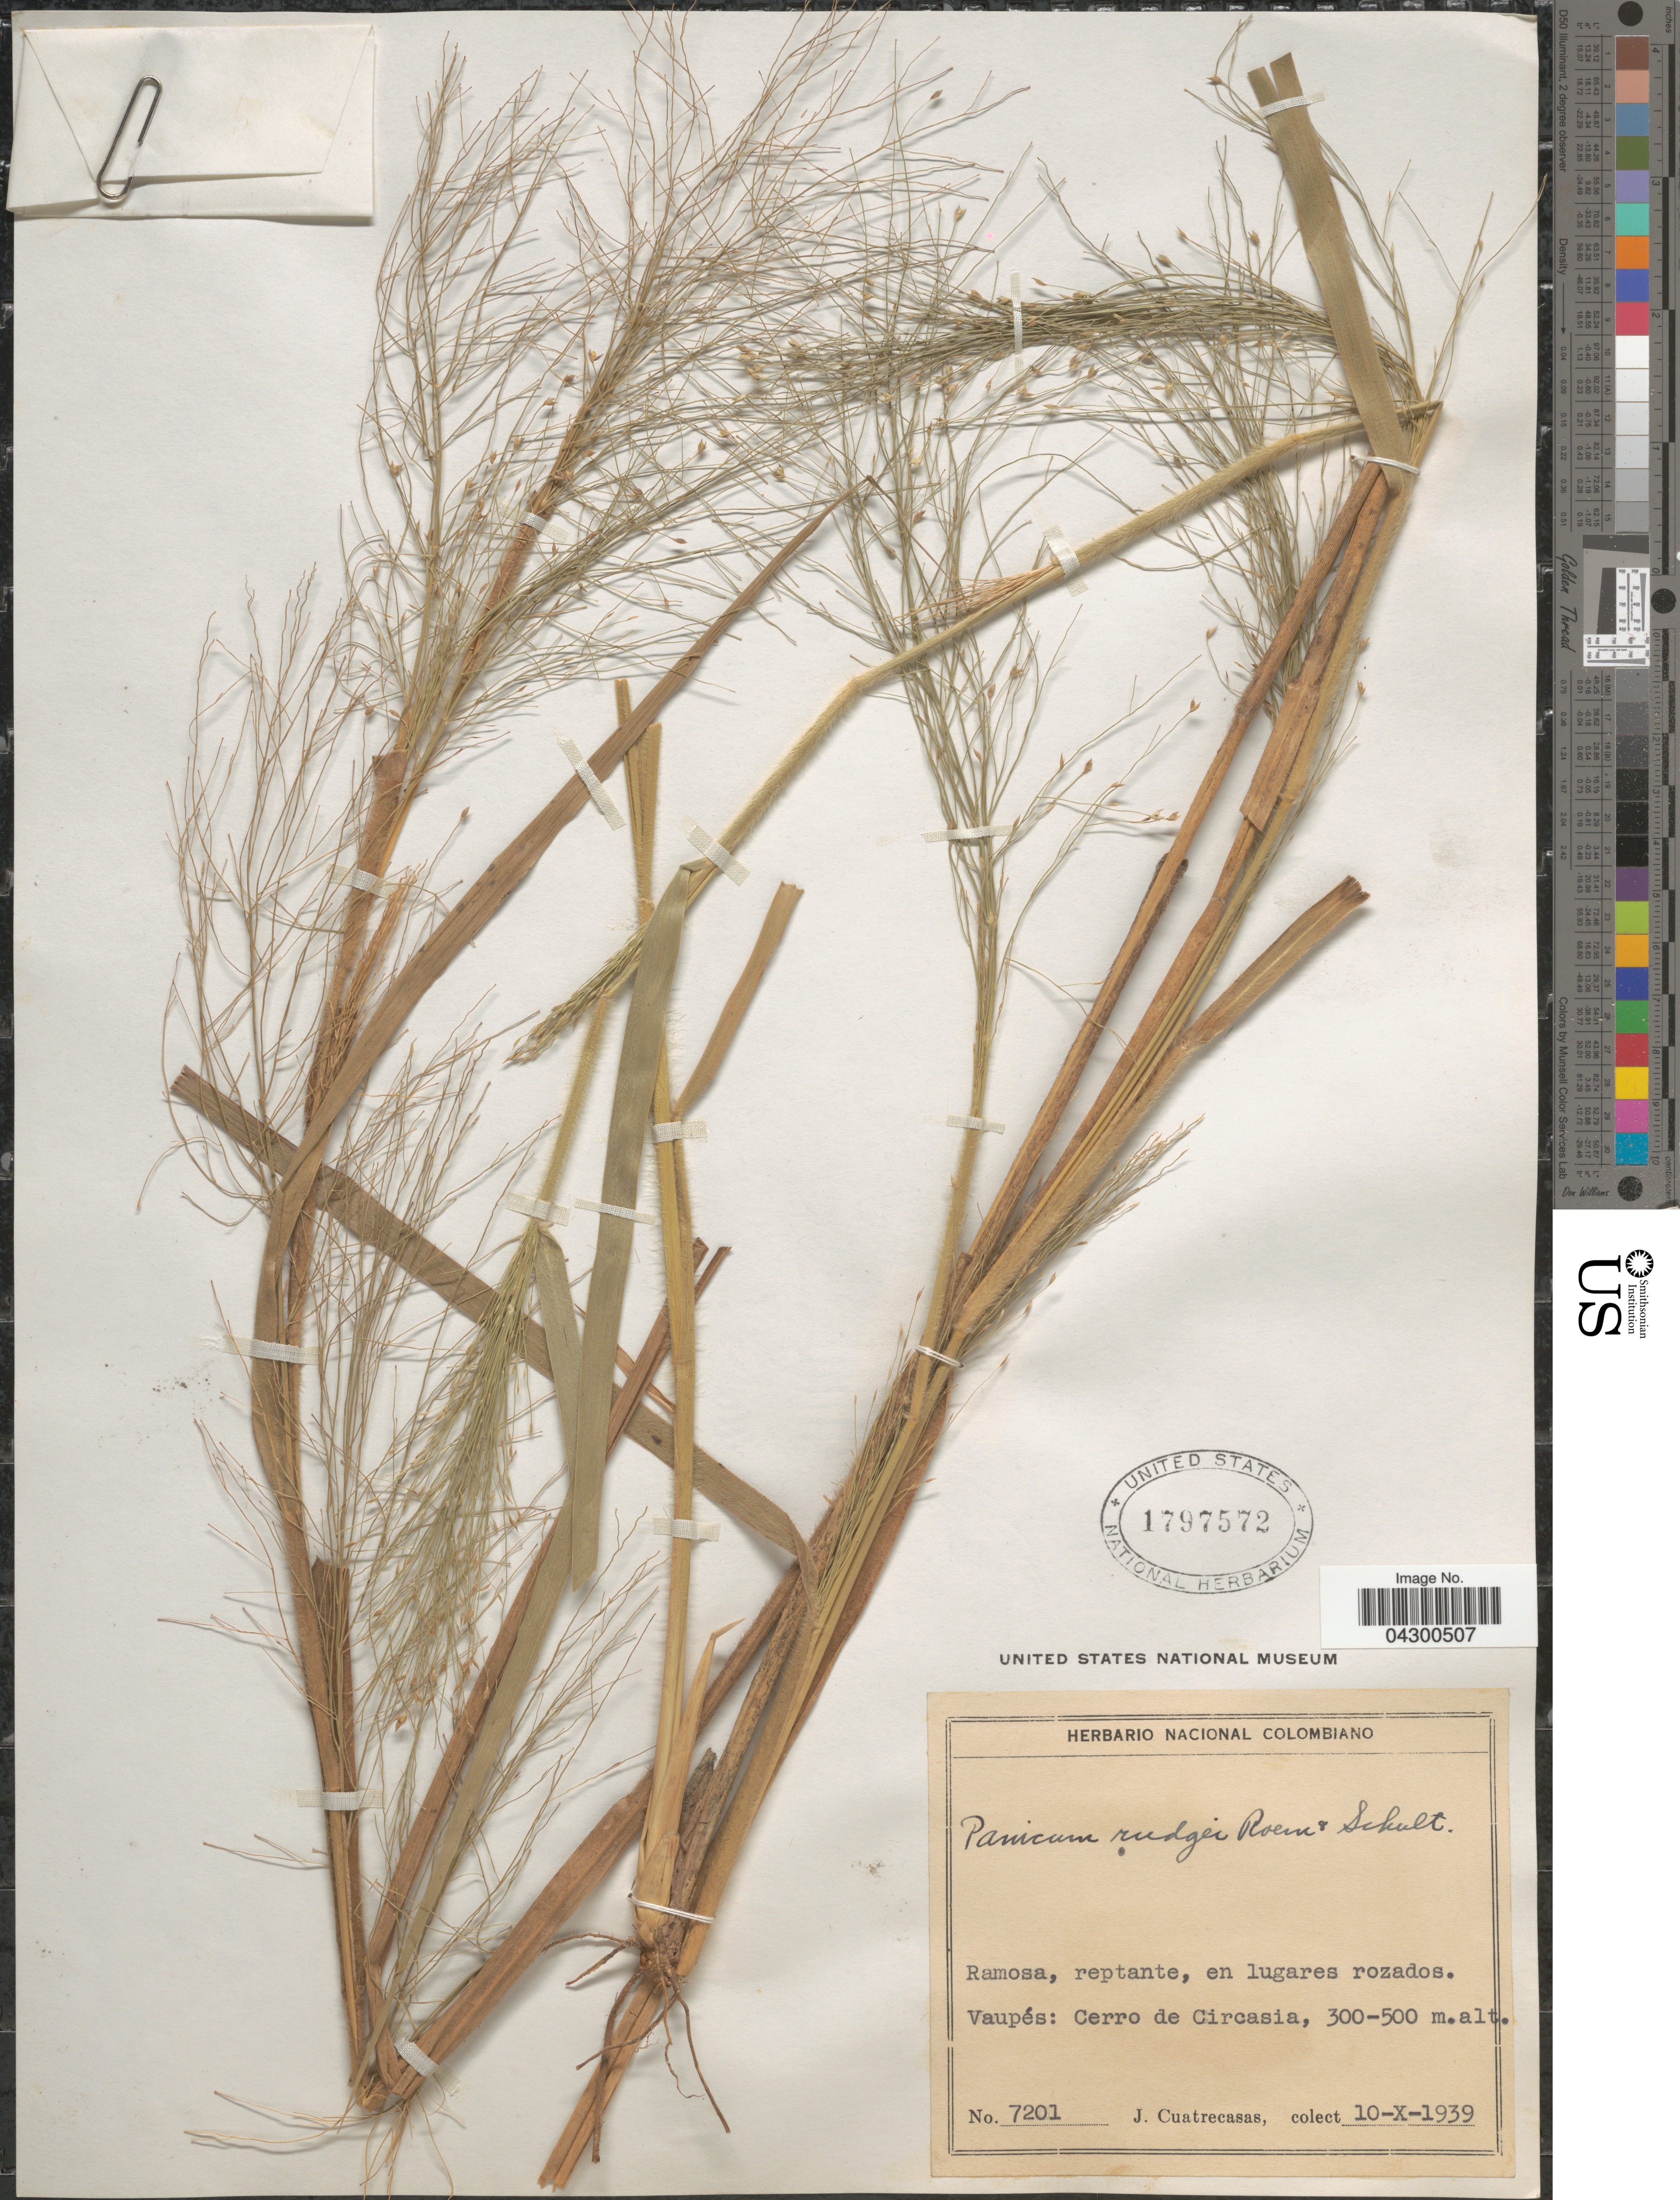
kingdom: Plantae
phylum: Tracheophyta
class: Liliopsida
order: Poales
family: Poaceae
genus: Panicum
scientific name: Panicum rudgei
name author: Roem. & Schult.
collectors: J. Cuatrecasas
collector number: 7201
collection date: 1939-10-10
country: Colombia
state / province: Vaupés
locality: Ramosa, reptante, en lugares rozados. Vaupés: Cerro de Circasia.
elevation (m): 300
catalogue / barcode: US 1797572